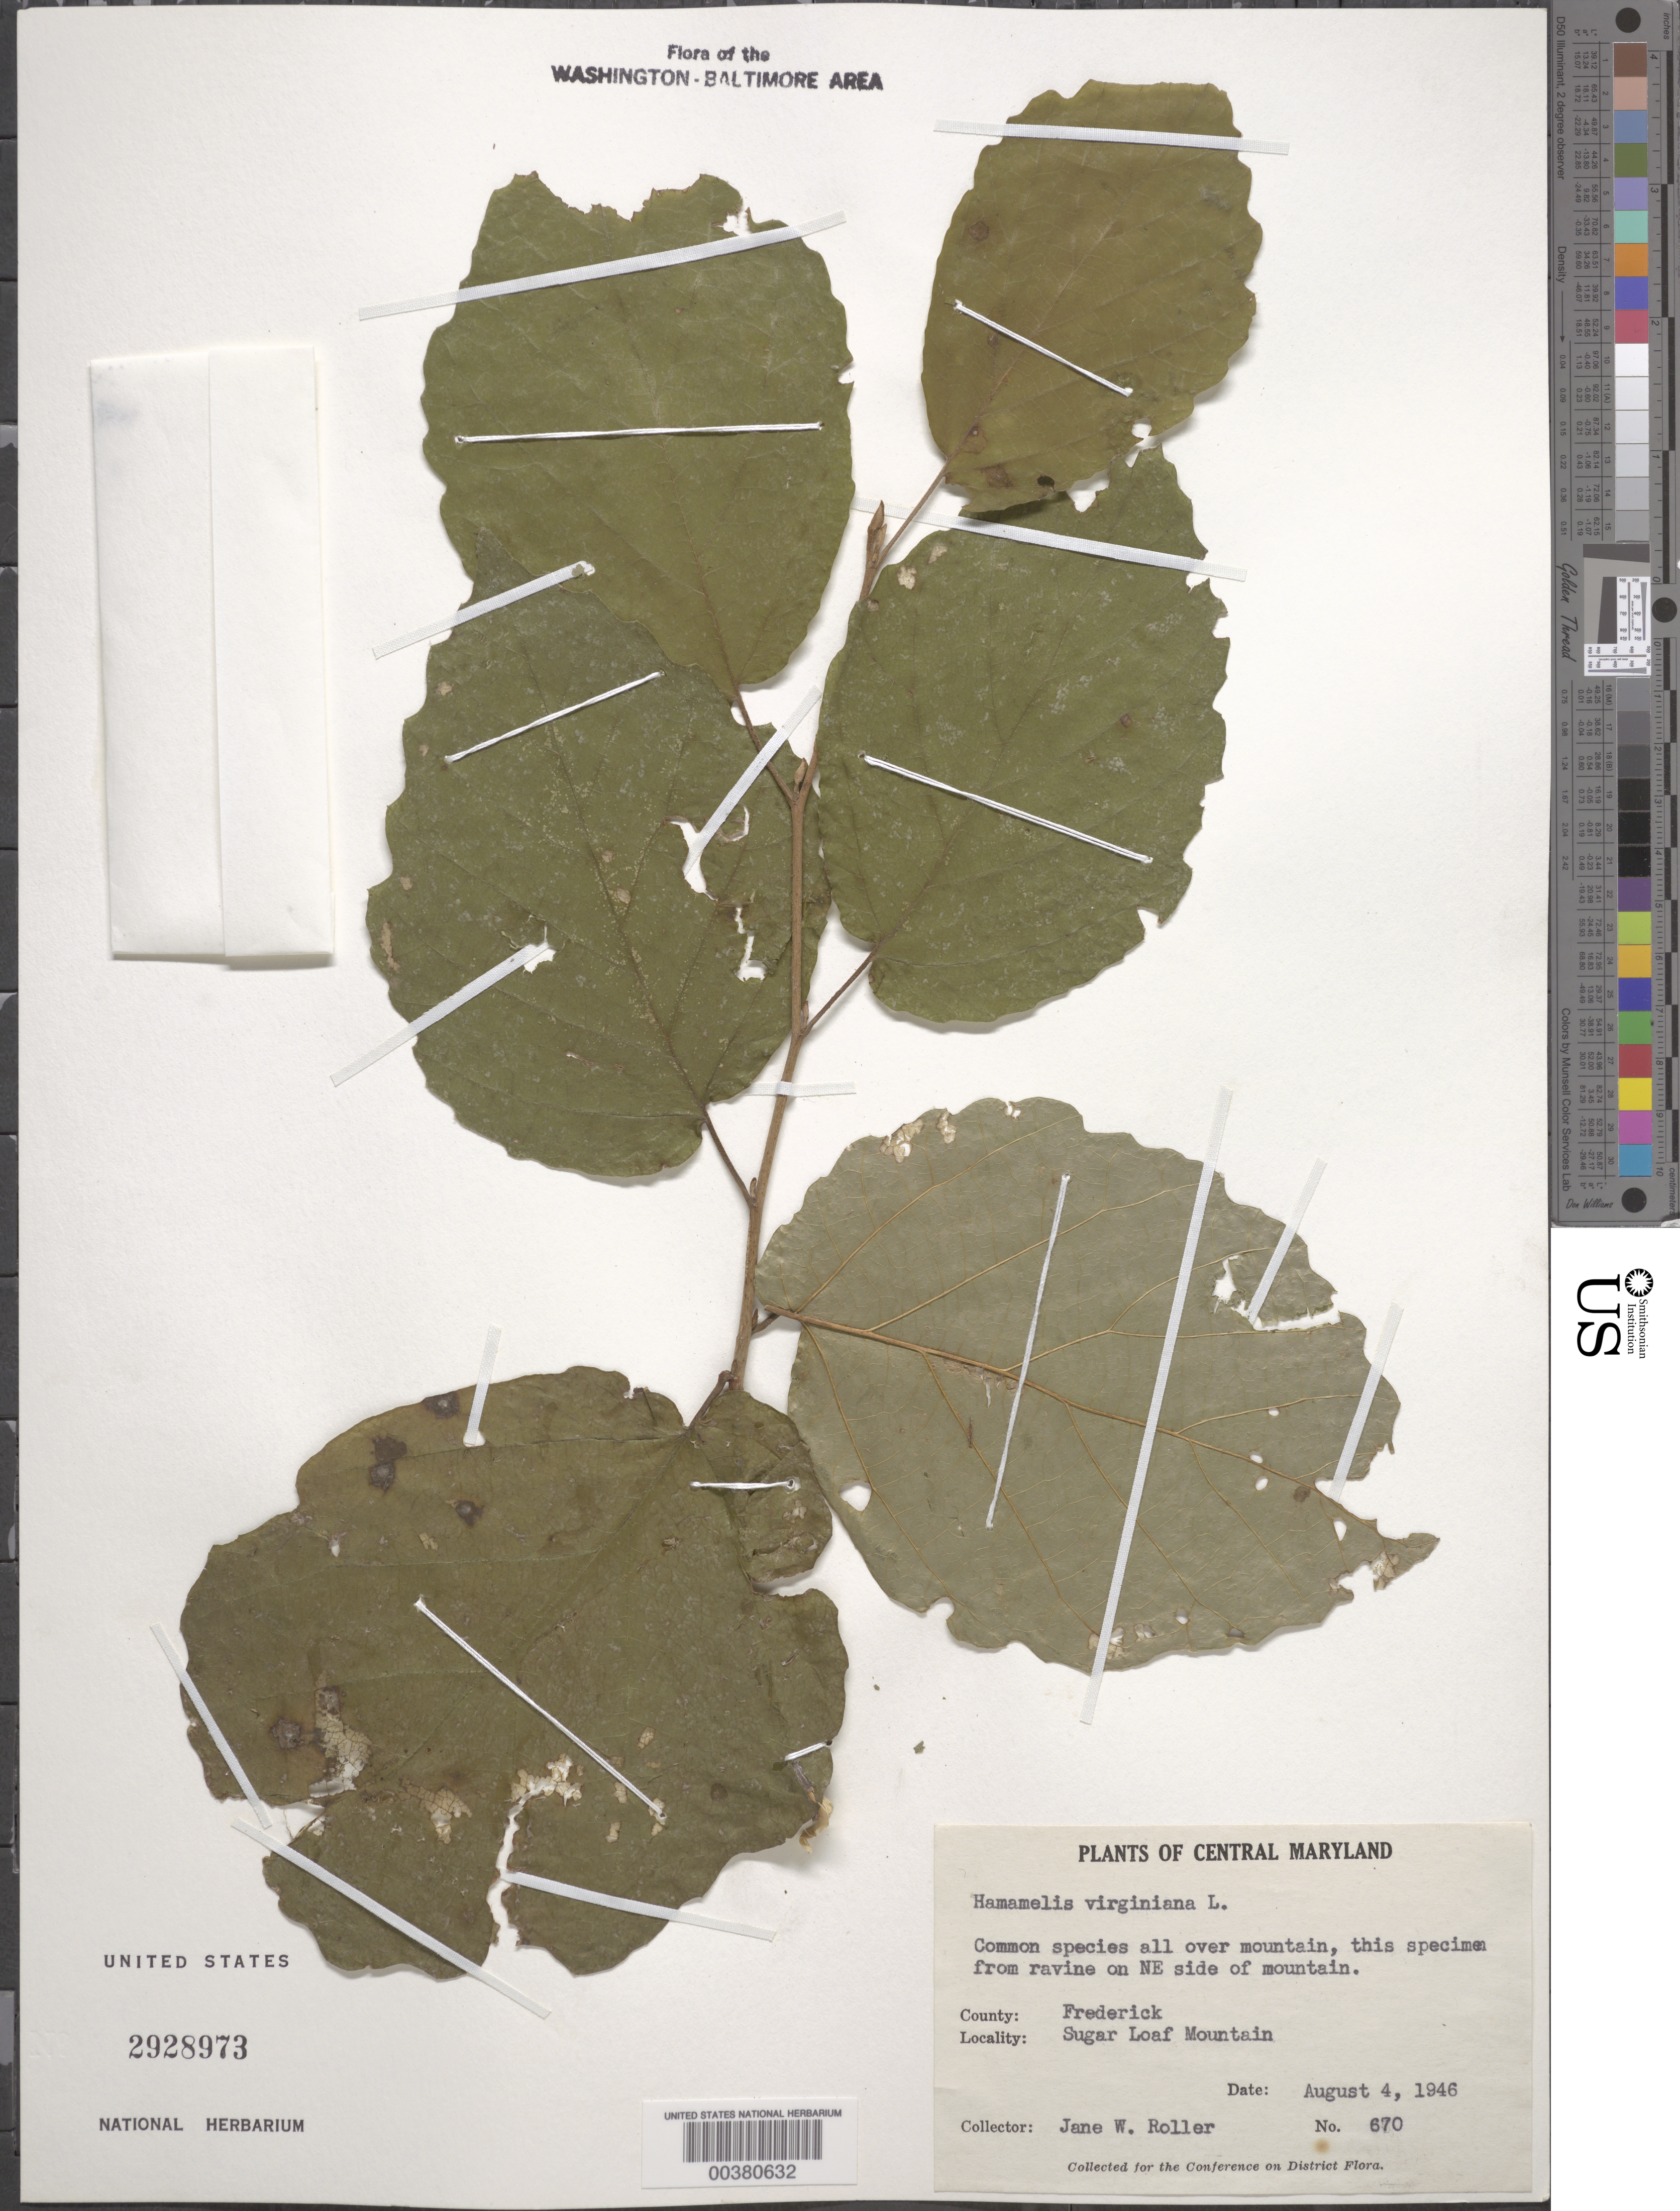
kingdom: Plantae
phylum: Tracheophyta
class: Magnoliopsida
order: Saxifragales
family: Hamamelidaceae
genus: Hamamelis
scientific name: Hamamelis virginiana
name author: L.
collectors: J. W. Roller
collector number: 670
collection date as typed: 04 Aug 1946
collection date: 1946-08-04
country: United States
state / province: Maryland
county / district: Frederick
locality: Sugar Loaf Mountain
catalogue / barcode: US 2928973